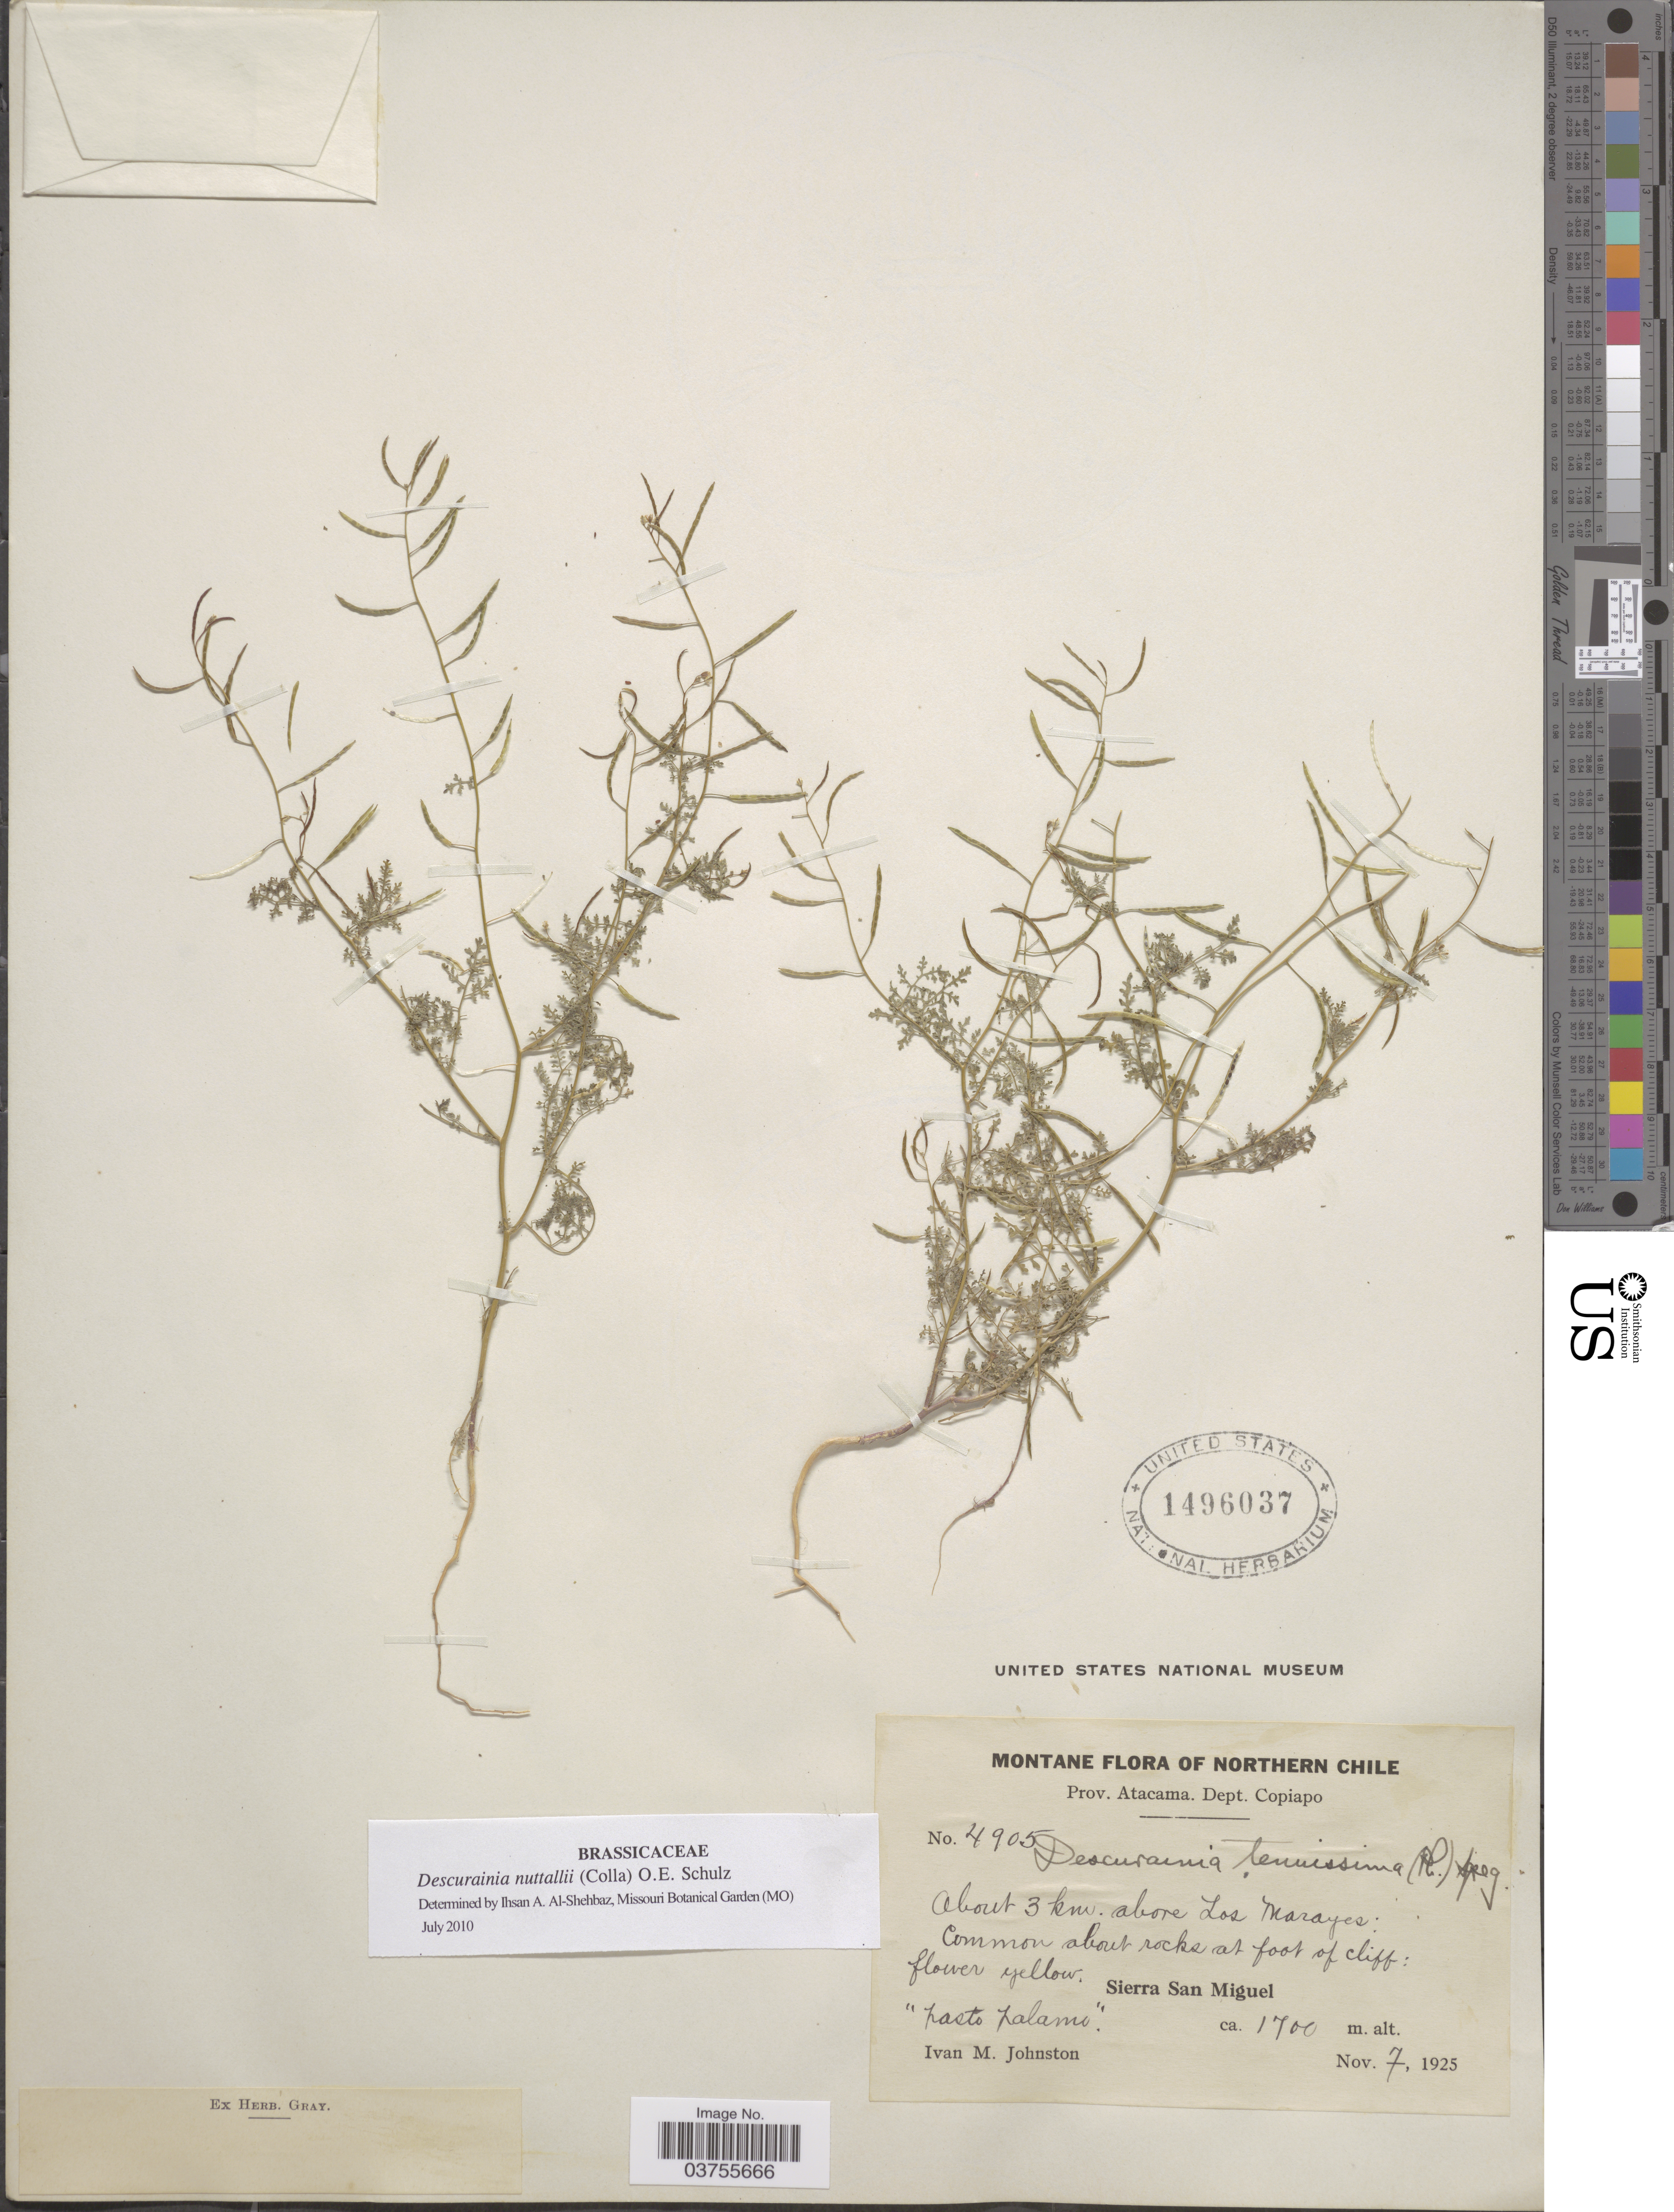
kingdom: Plantae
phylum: Tracheophyta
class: Magnoliopsida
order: Brassicales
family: Brassicaceae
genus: Descurainia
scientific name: Descurainia nuttallii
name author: (Colla & C.A. Mey.) O.E. Schulz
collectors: I.M. Johnston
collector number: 4905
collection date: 1925-11-07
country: Chile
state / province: Atacama (III)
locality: Northern Chile. Dept. Copiapo. About 3 km. above Los Marayes: Sierra San Miguel.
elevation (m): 1700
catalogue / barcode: US 1496037